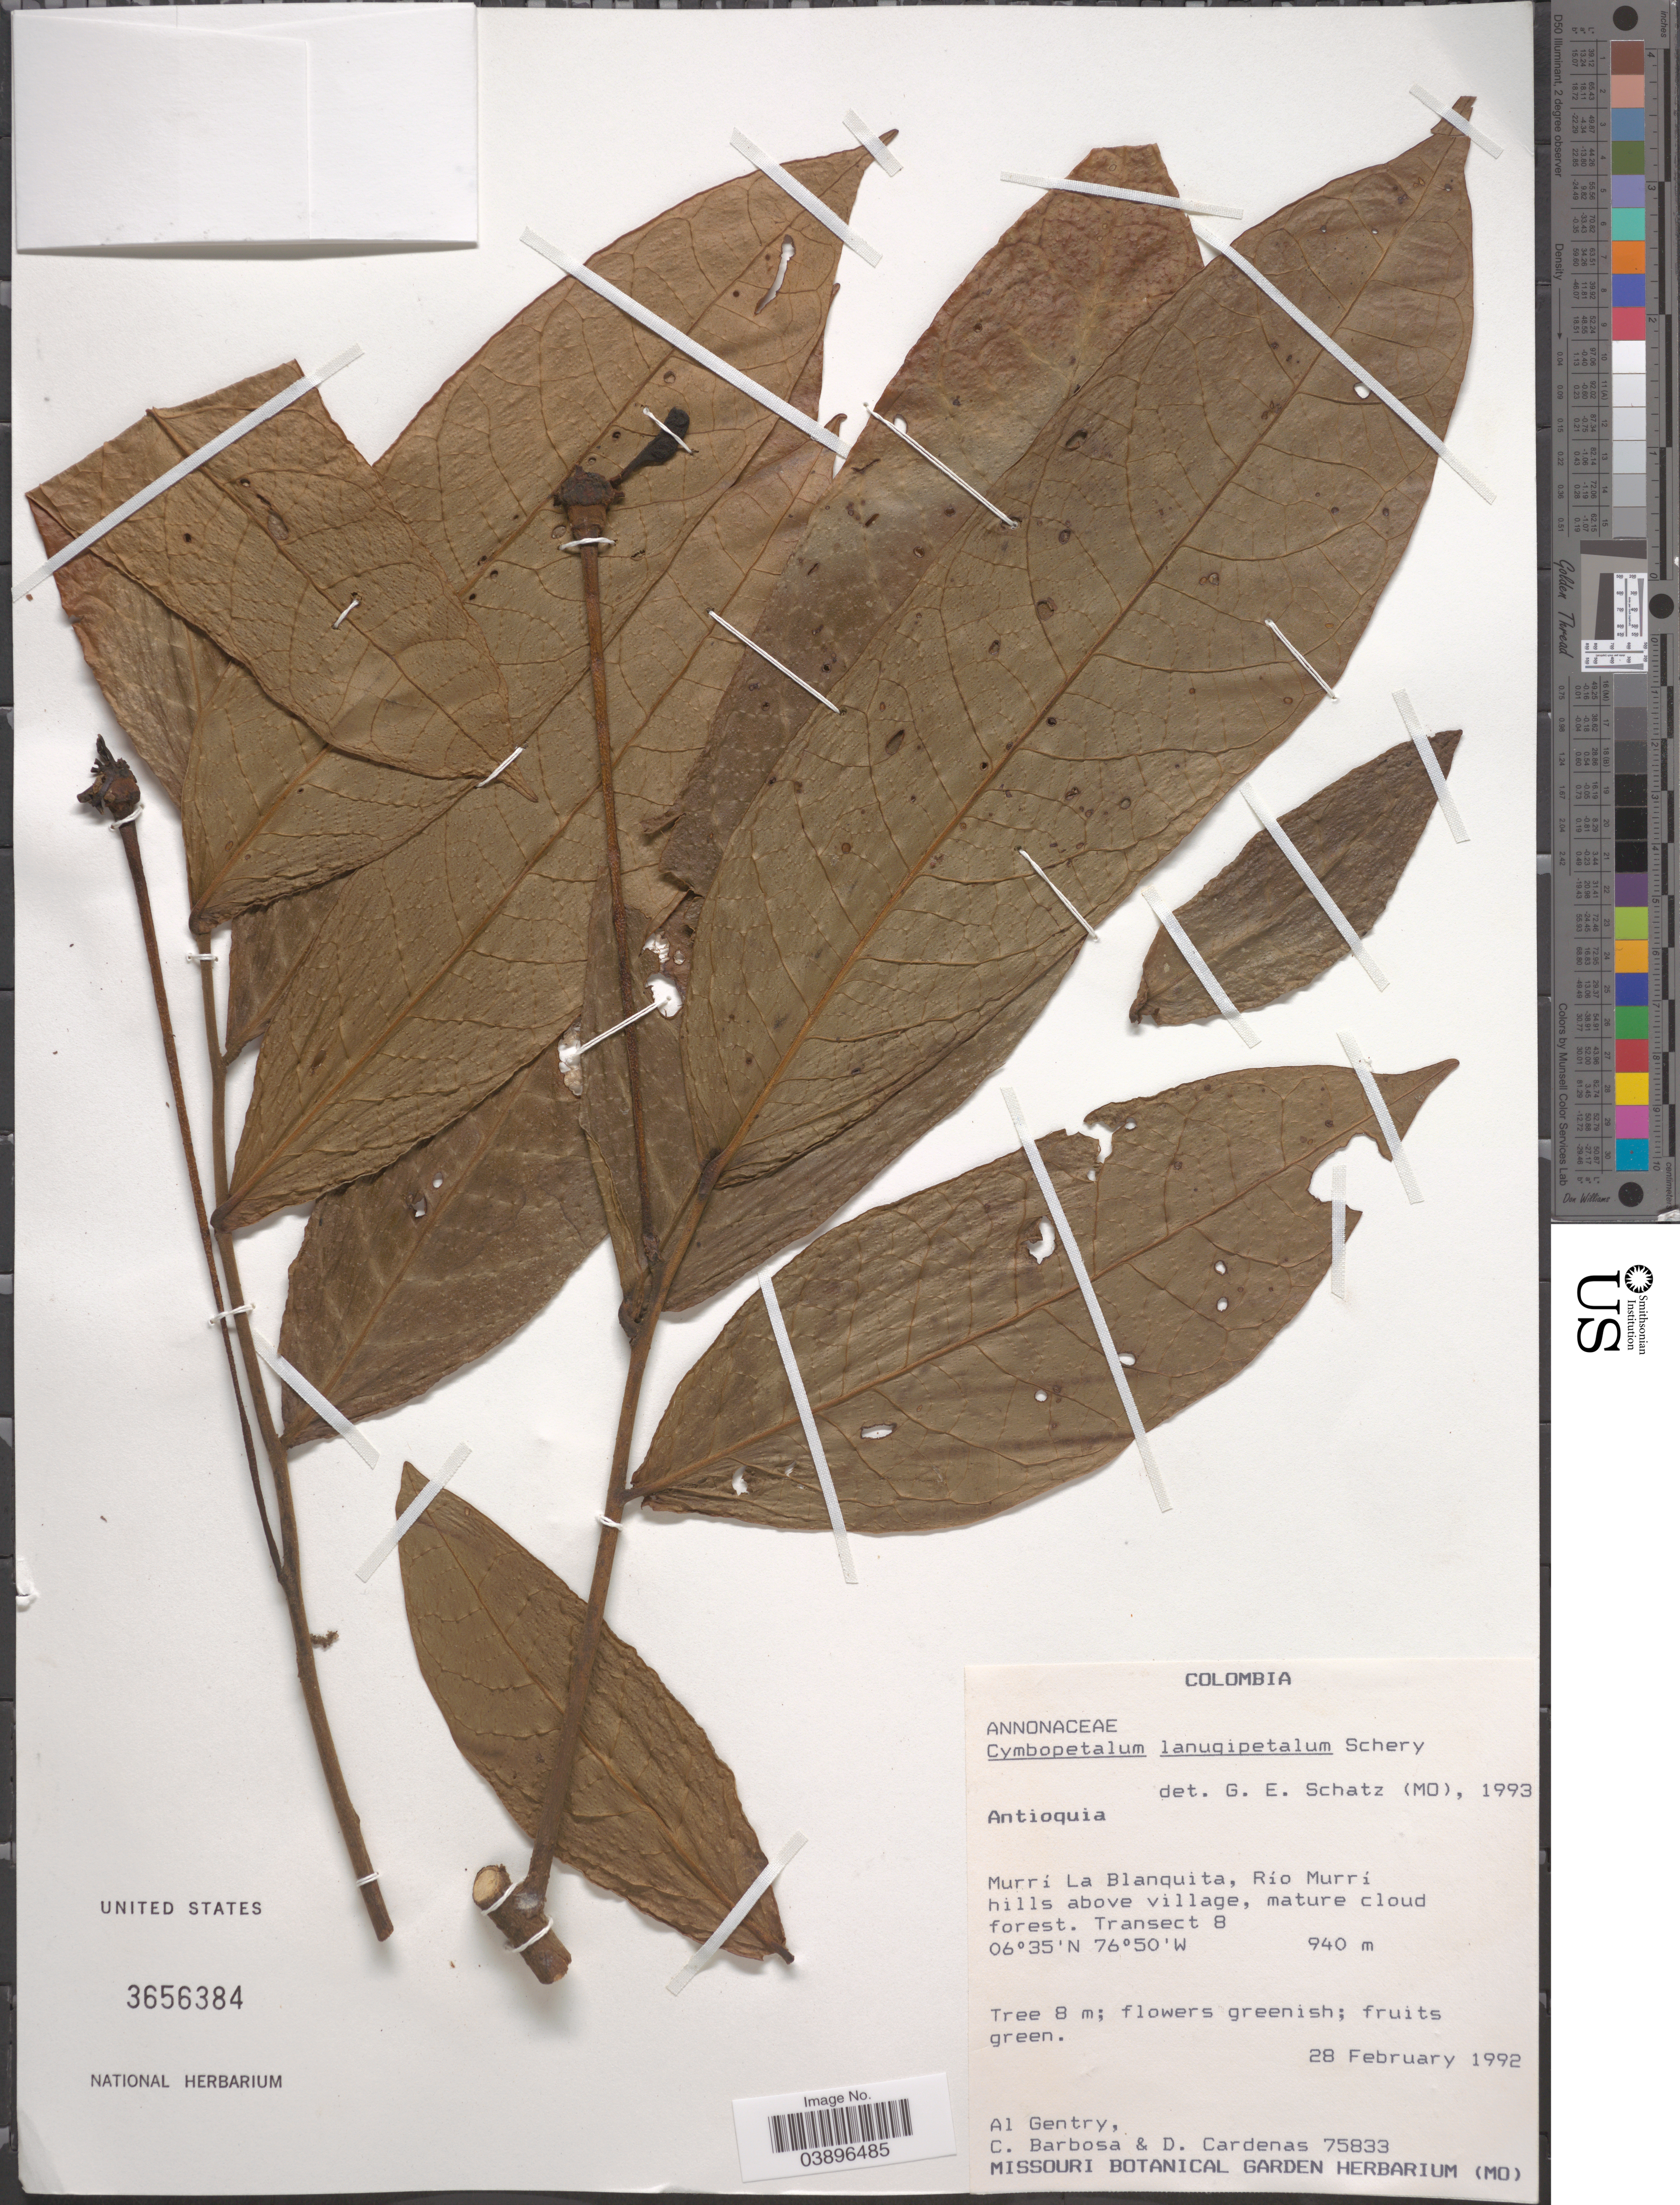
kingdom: Plantae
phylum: Tracheophyta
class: Magnoliopsida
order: Magnoliales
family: Annonaceae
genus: Cymbopetalum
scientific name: Cymbopetalum lanugipetalum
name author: Schery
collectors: A. H. Gentry, C. E. Barbosa & D. Cardenas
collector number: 75833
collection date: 1992-02-28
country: Colombia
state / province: Antioquia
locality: Murrí La Blanquita, Río Murrí hills above village, mature cloud forest. Transect 8.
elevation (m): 940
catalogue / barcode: US 3656384